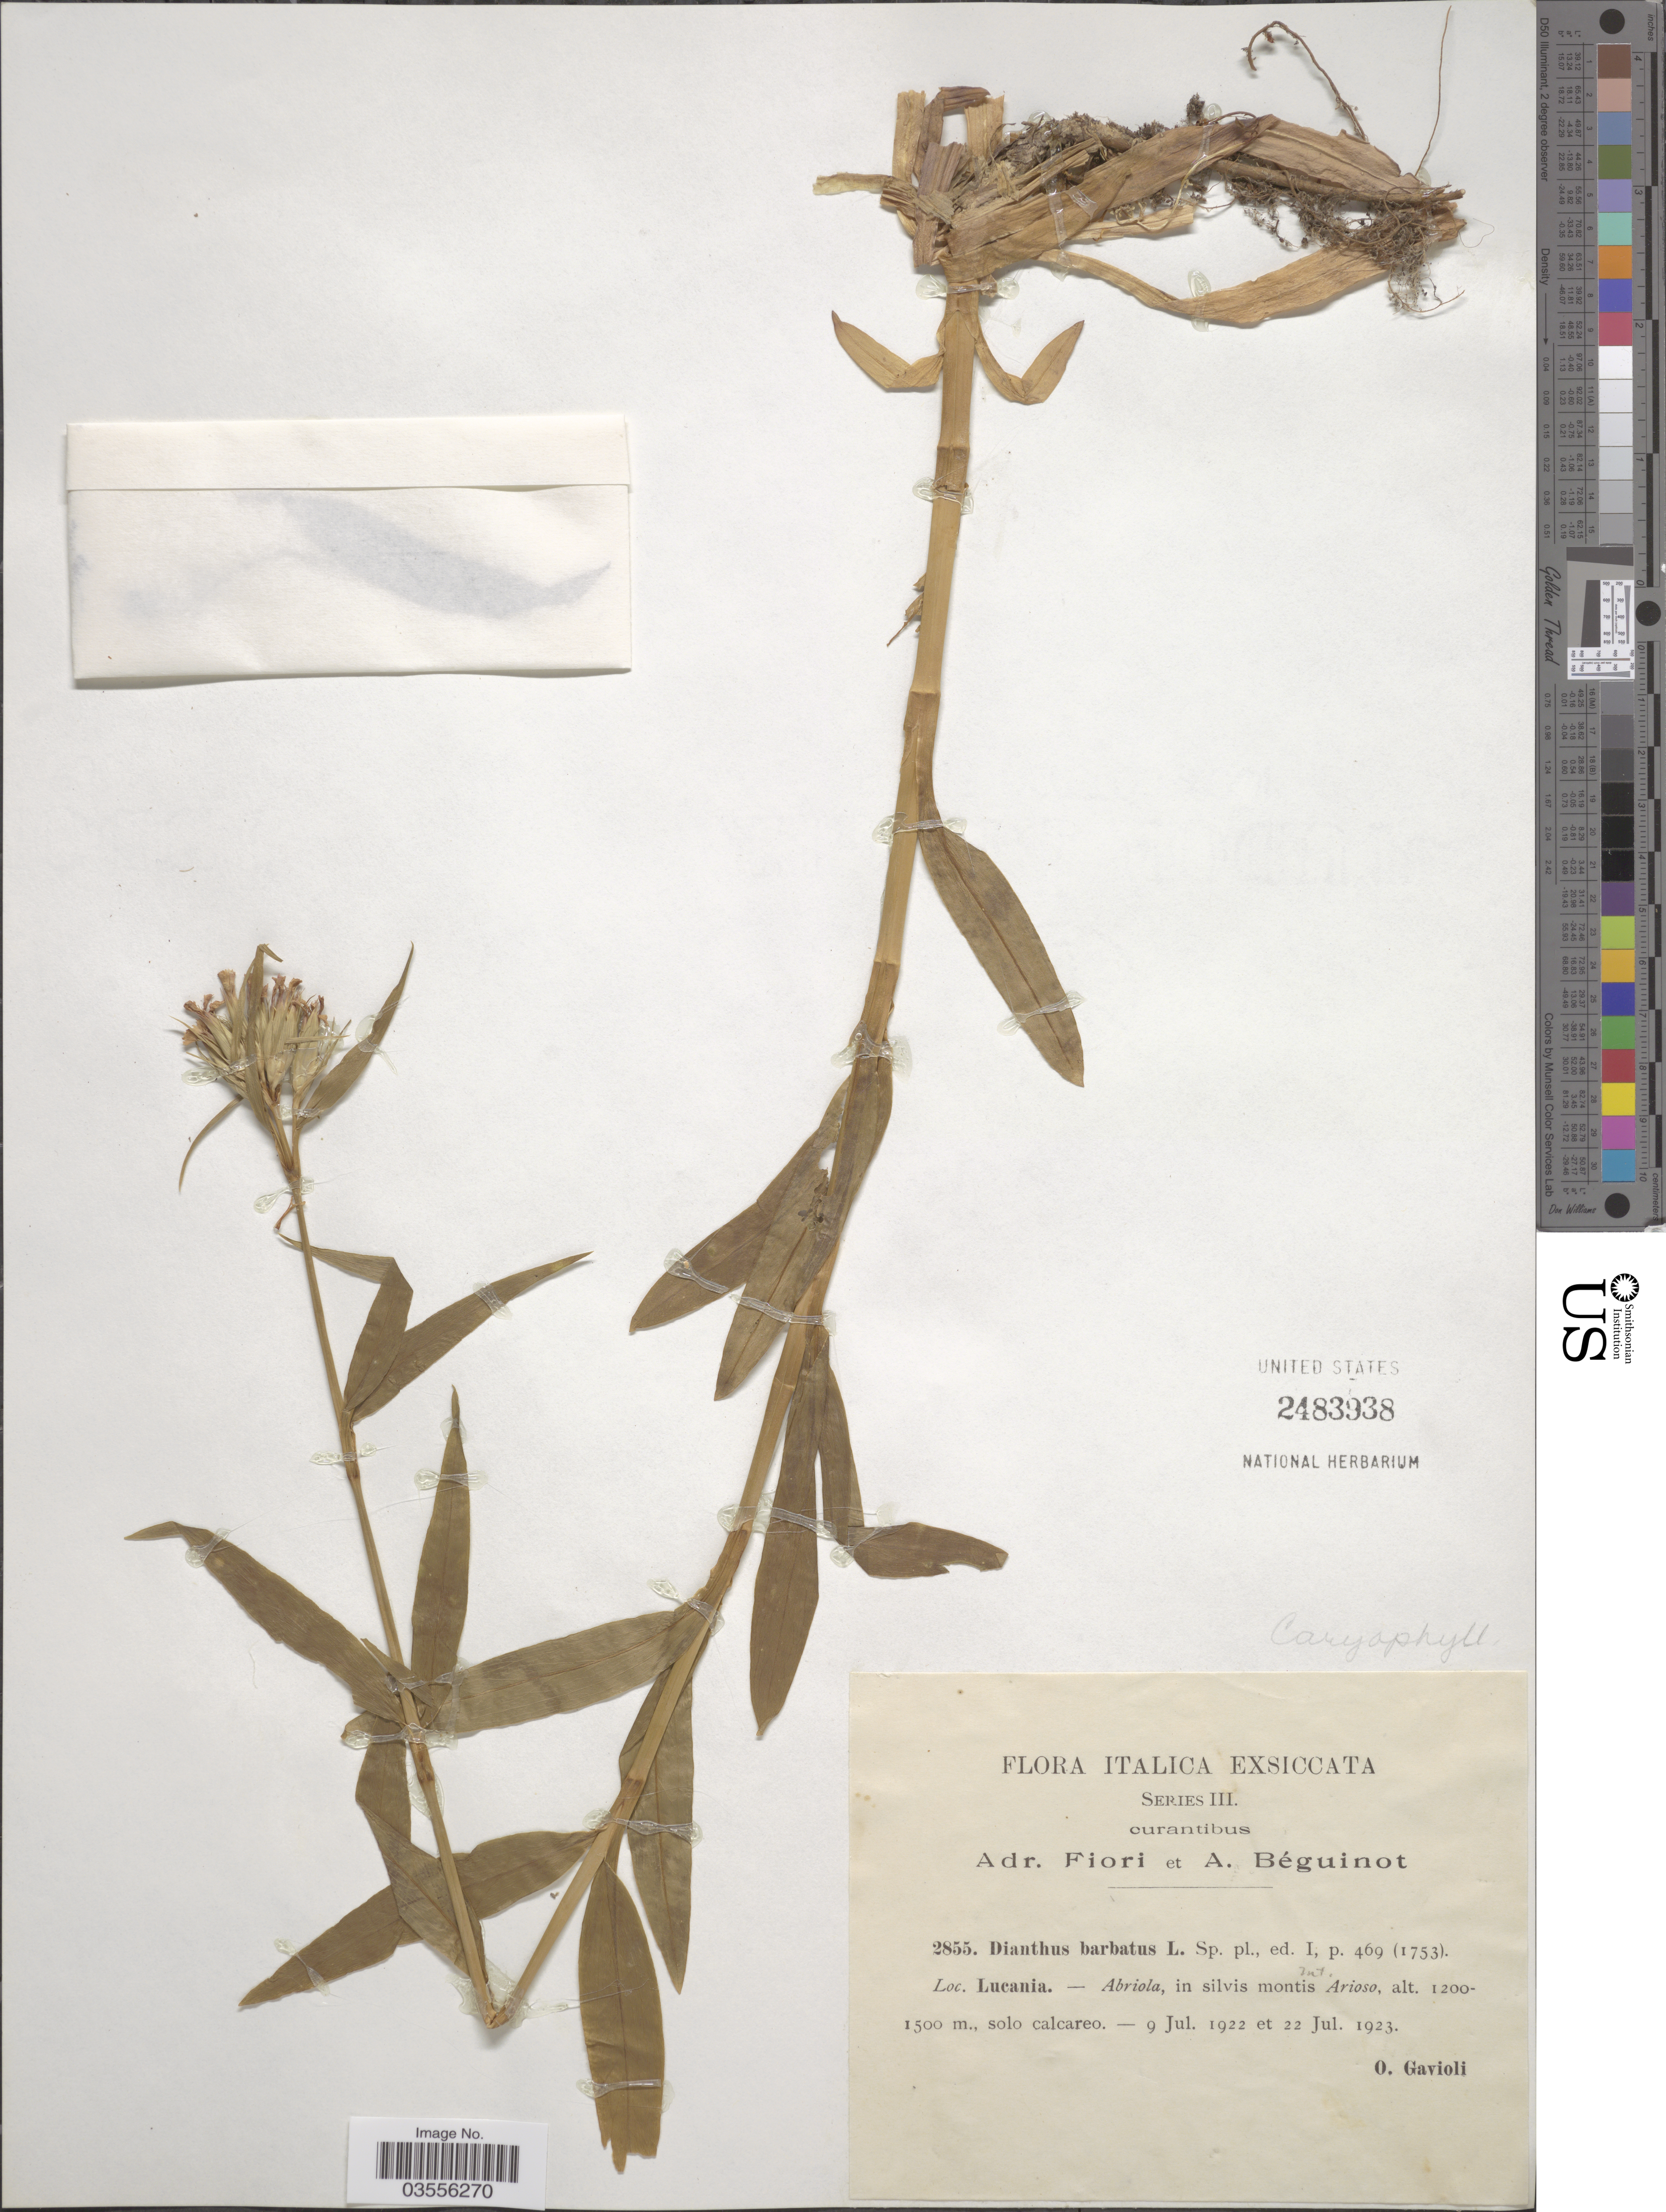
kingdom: Plantae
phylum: Tracheophyta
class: Magnoliopsida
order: Caryophyllales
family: Caryophyllaceae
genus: Dianthus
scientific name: Dianthus barbatus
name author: L.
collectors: O. Gavioli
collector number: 2855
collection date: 1922-07-09/1923-07-22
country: Italy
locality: Lucania. - Abiola, in silvis montis Int. Arioso.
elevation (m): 1500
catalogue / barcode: US 2483938